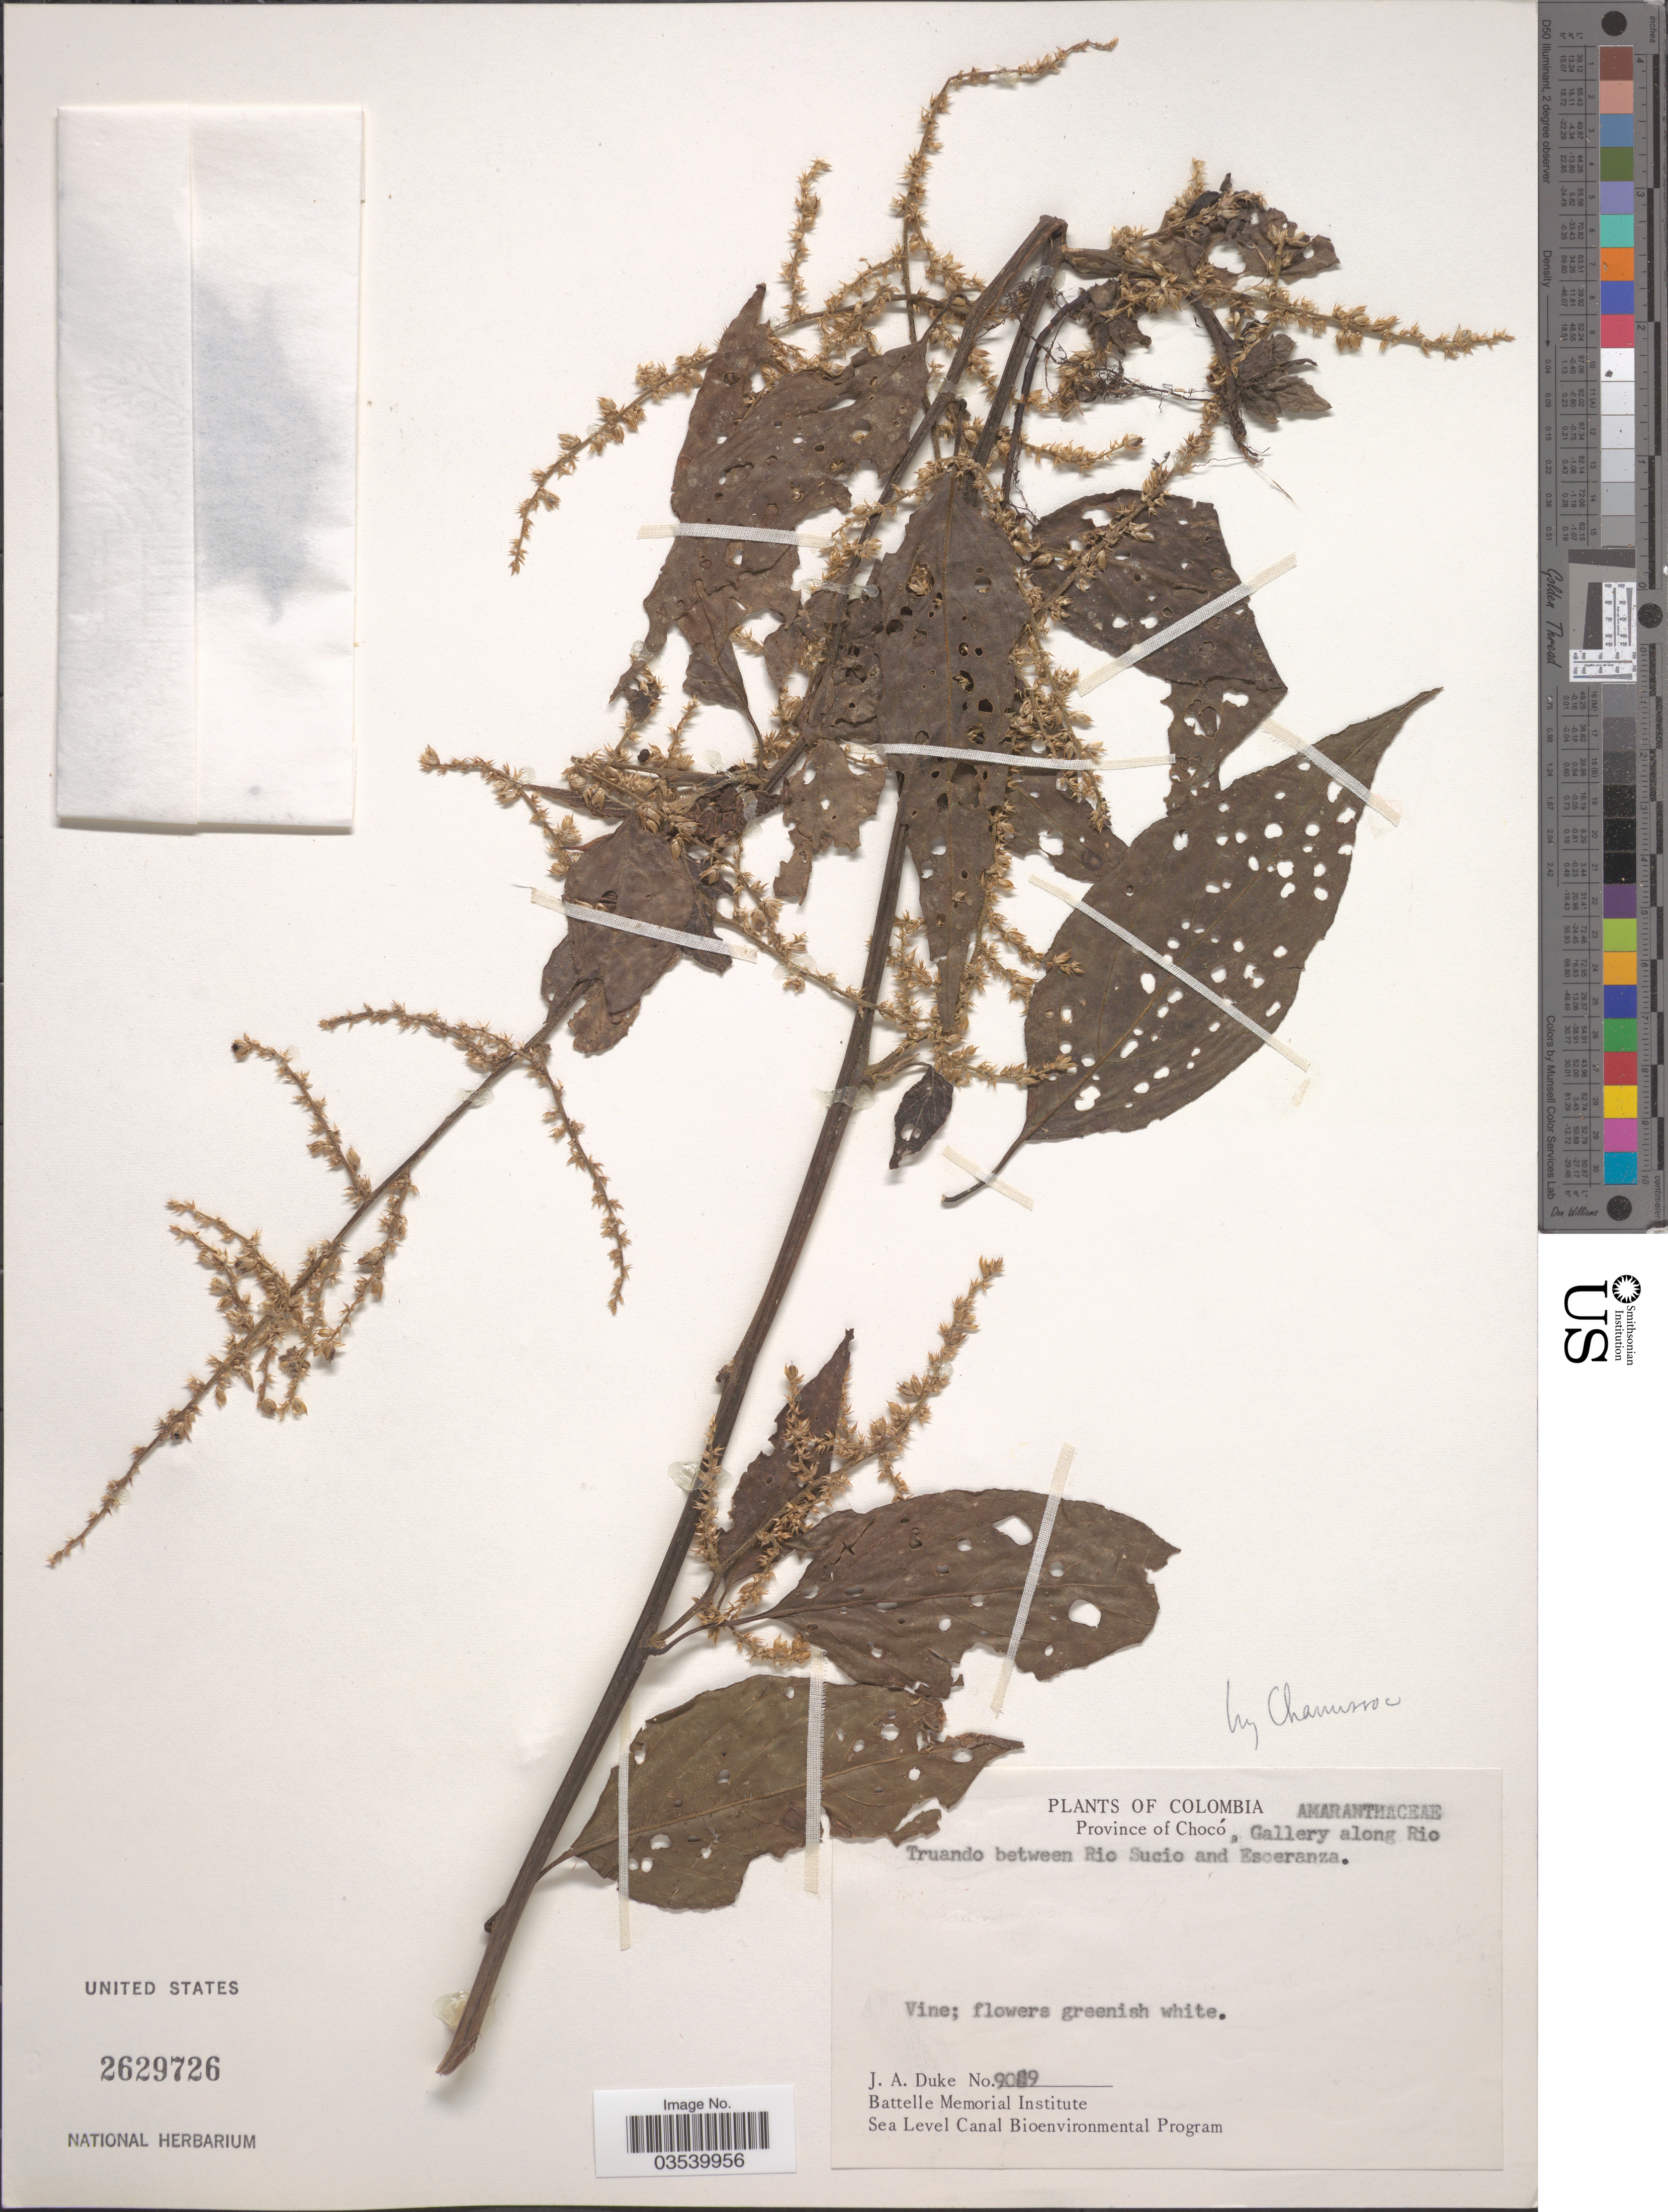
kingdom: Plantae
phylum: Tracheophyta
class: Magnoliopsida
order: Caryophyllales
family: Amaranthaceae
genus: Chamissoa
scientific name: Chamissoa sp.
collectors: J. A. Duke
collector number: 90!9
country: Colombia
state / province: Chocó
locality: Gallery along Rio Truando between Rio Sucio and Esceranza.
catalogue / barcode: US 2629726